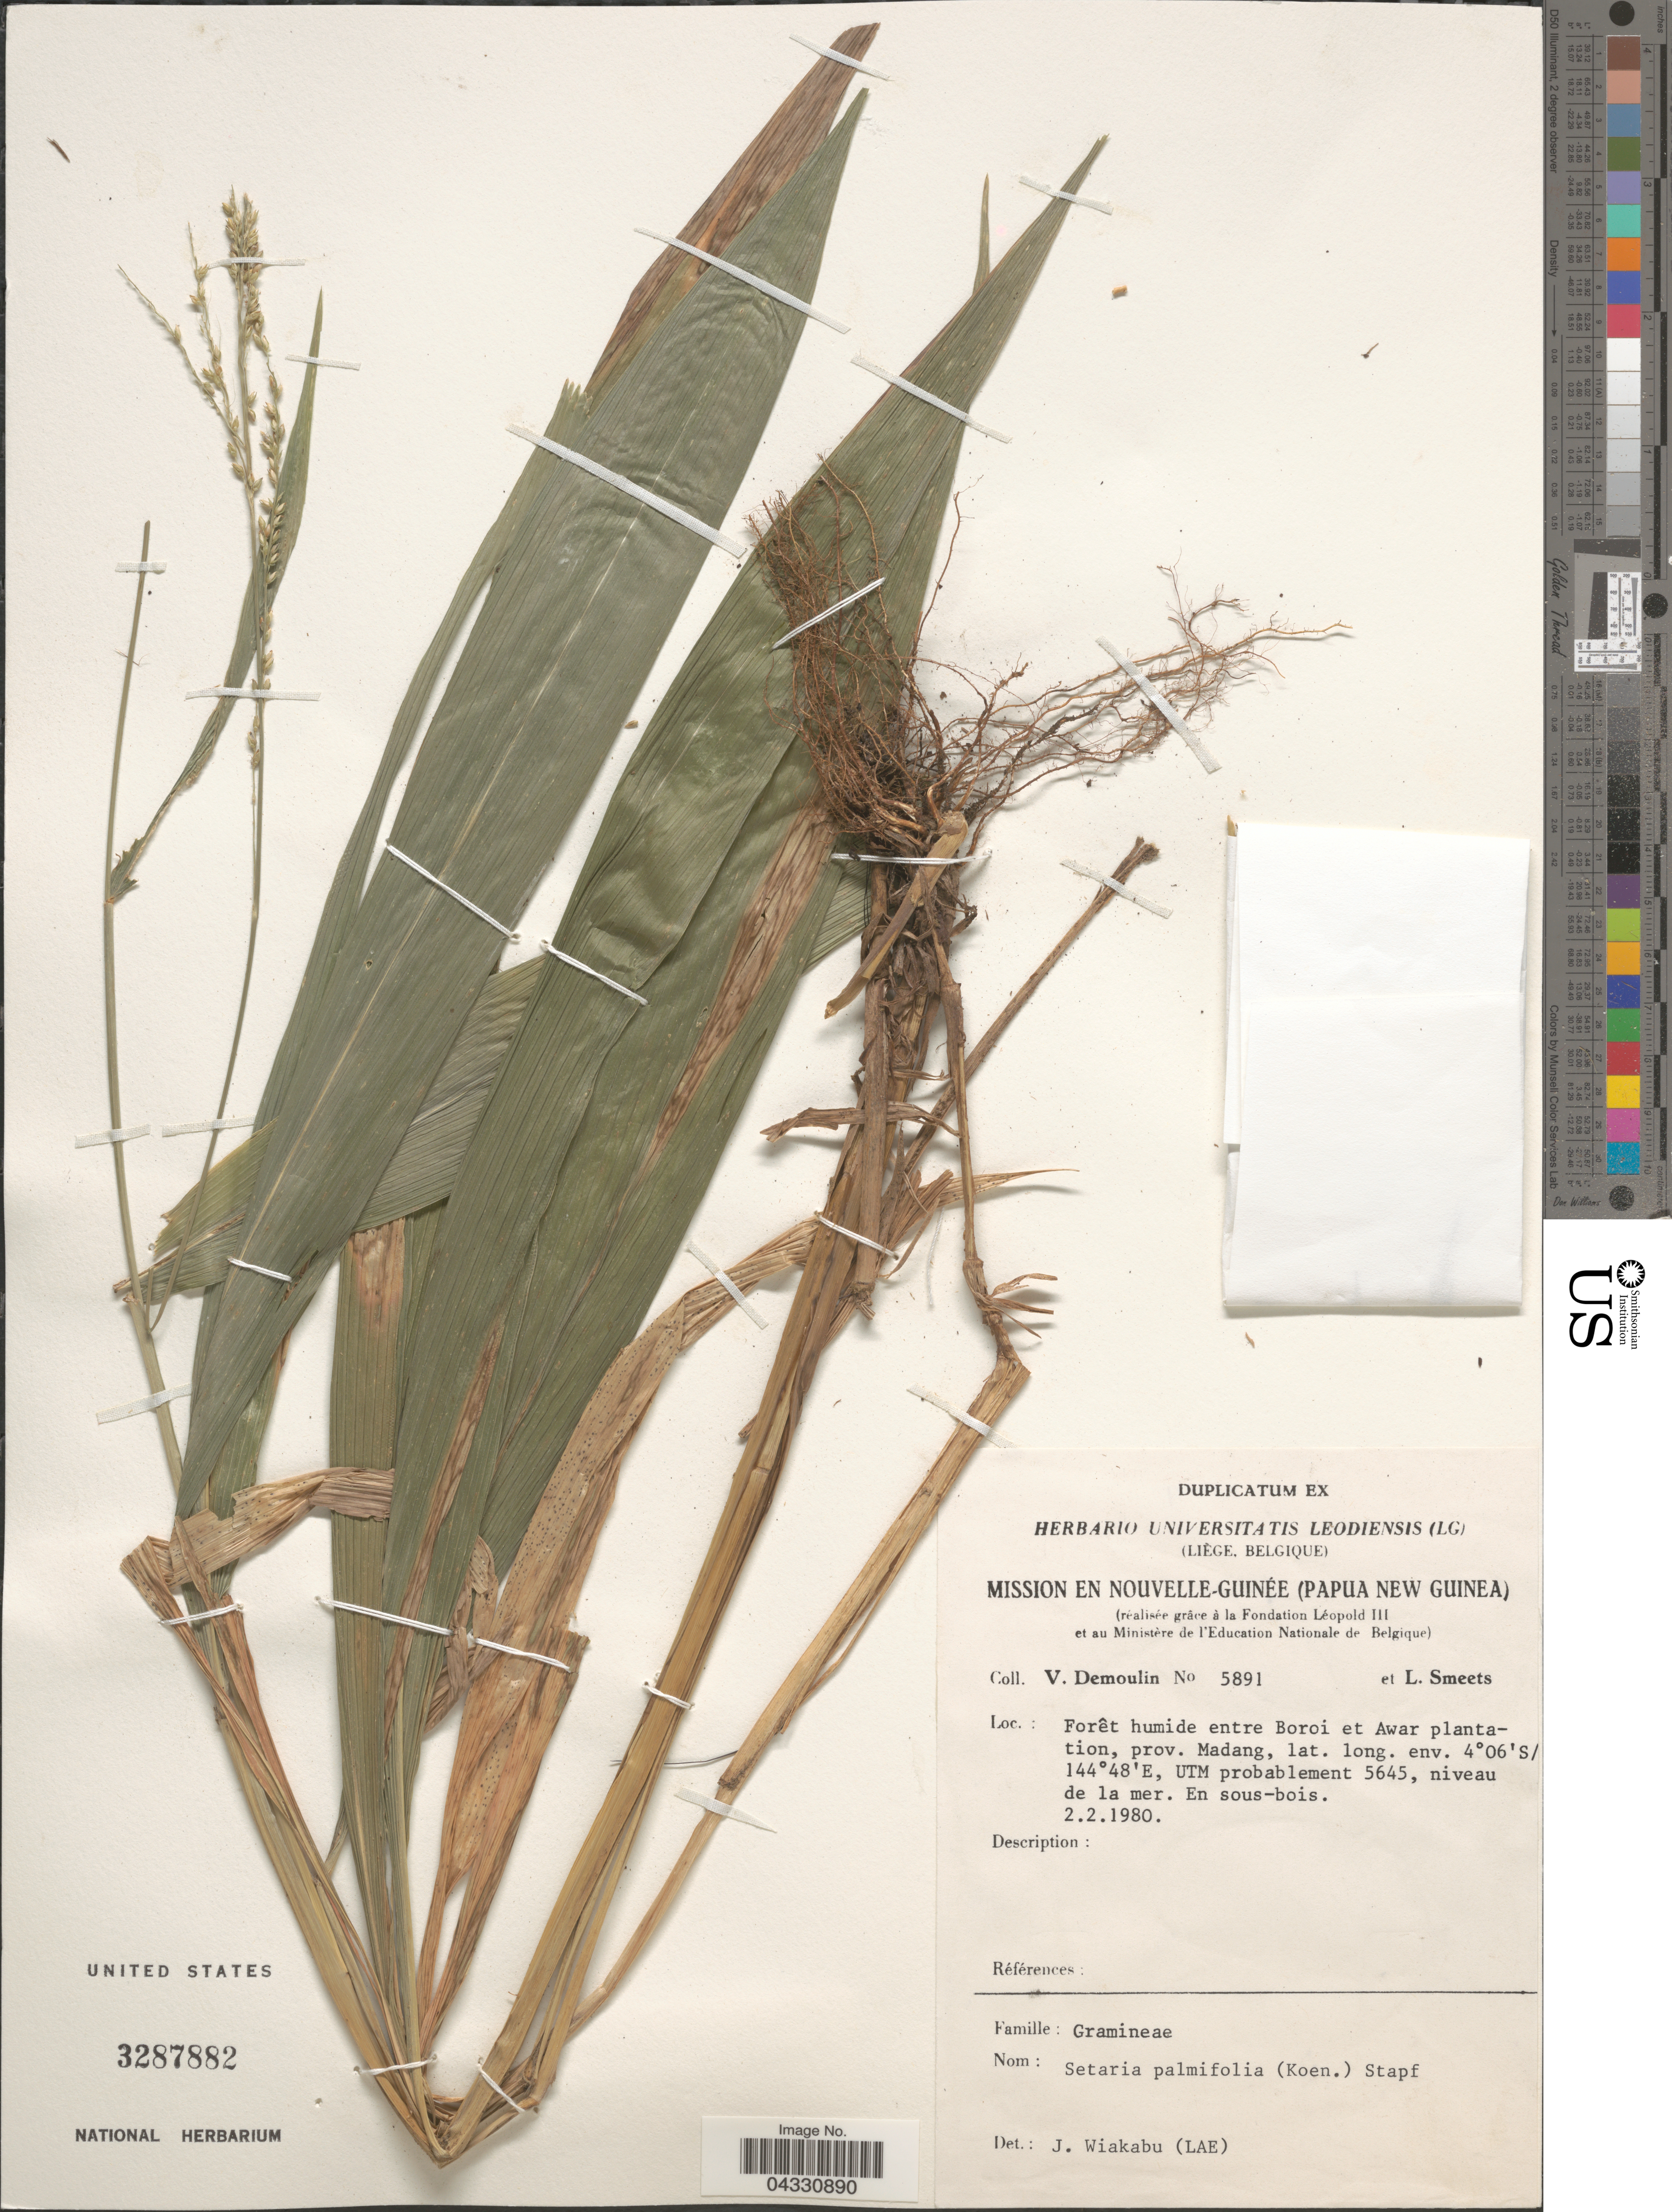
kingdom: Plantae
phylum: Tracheophyta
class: Liliopsida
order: Poales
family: Poaceae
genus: Setaria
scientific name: Setaria palmifolia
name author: (J. Koenig) Stapf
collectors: V. Demoulin & L. Smeets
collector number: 5891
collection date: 1980-02-02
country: Papua New Guinea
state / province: Madang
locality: Mission en Nouvelle-Guinée. Forêt humide entre Boroi et Awar plantation, UTM probablement 5645, niveau de la mer.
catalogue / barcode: US 3287882